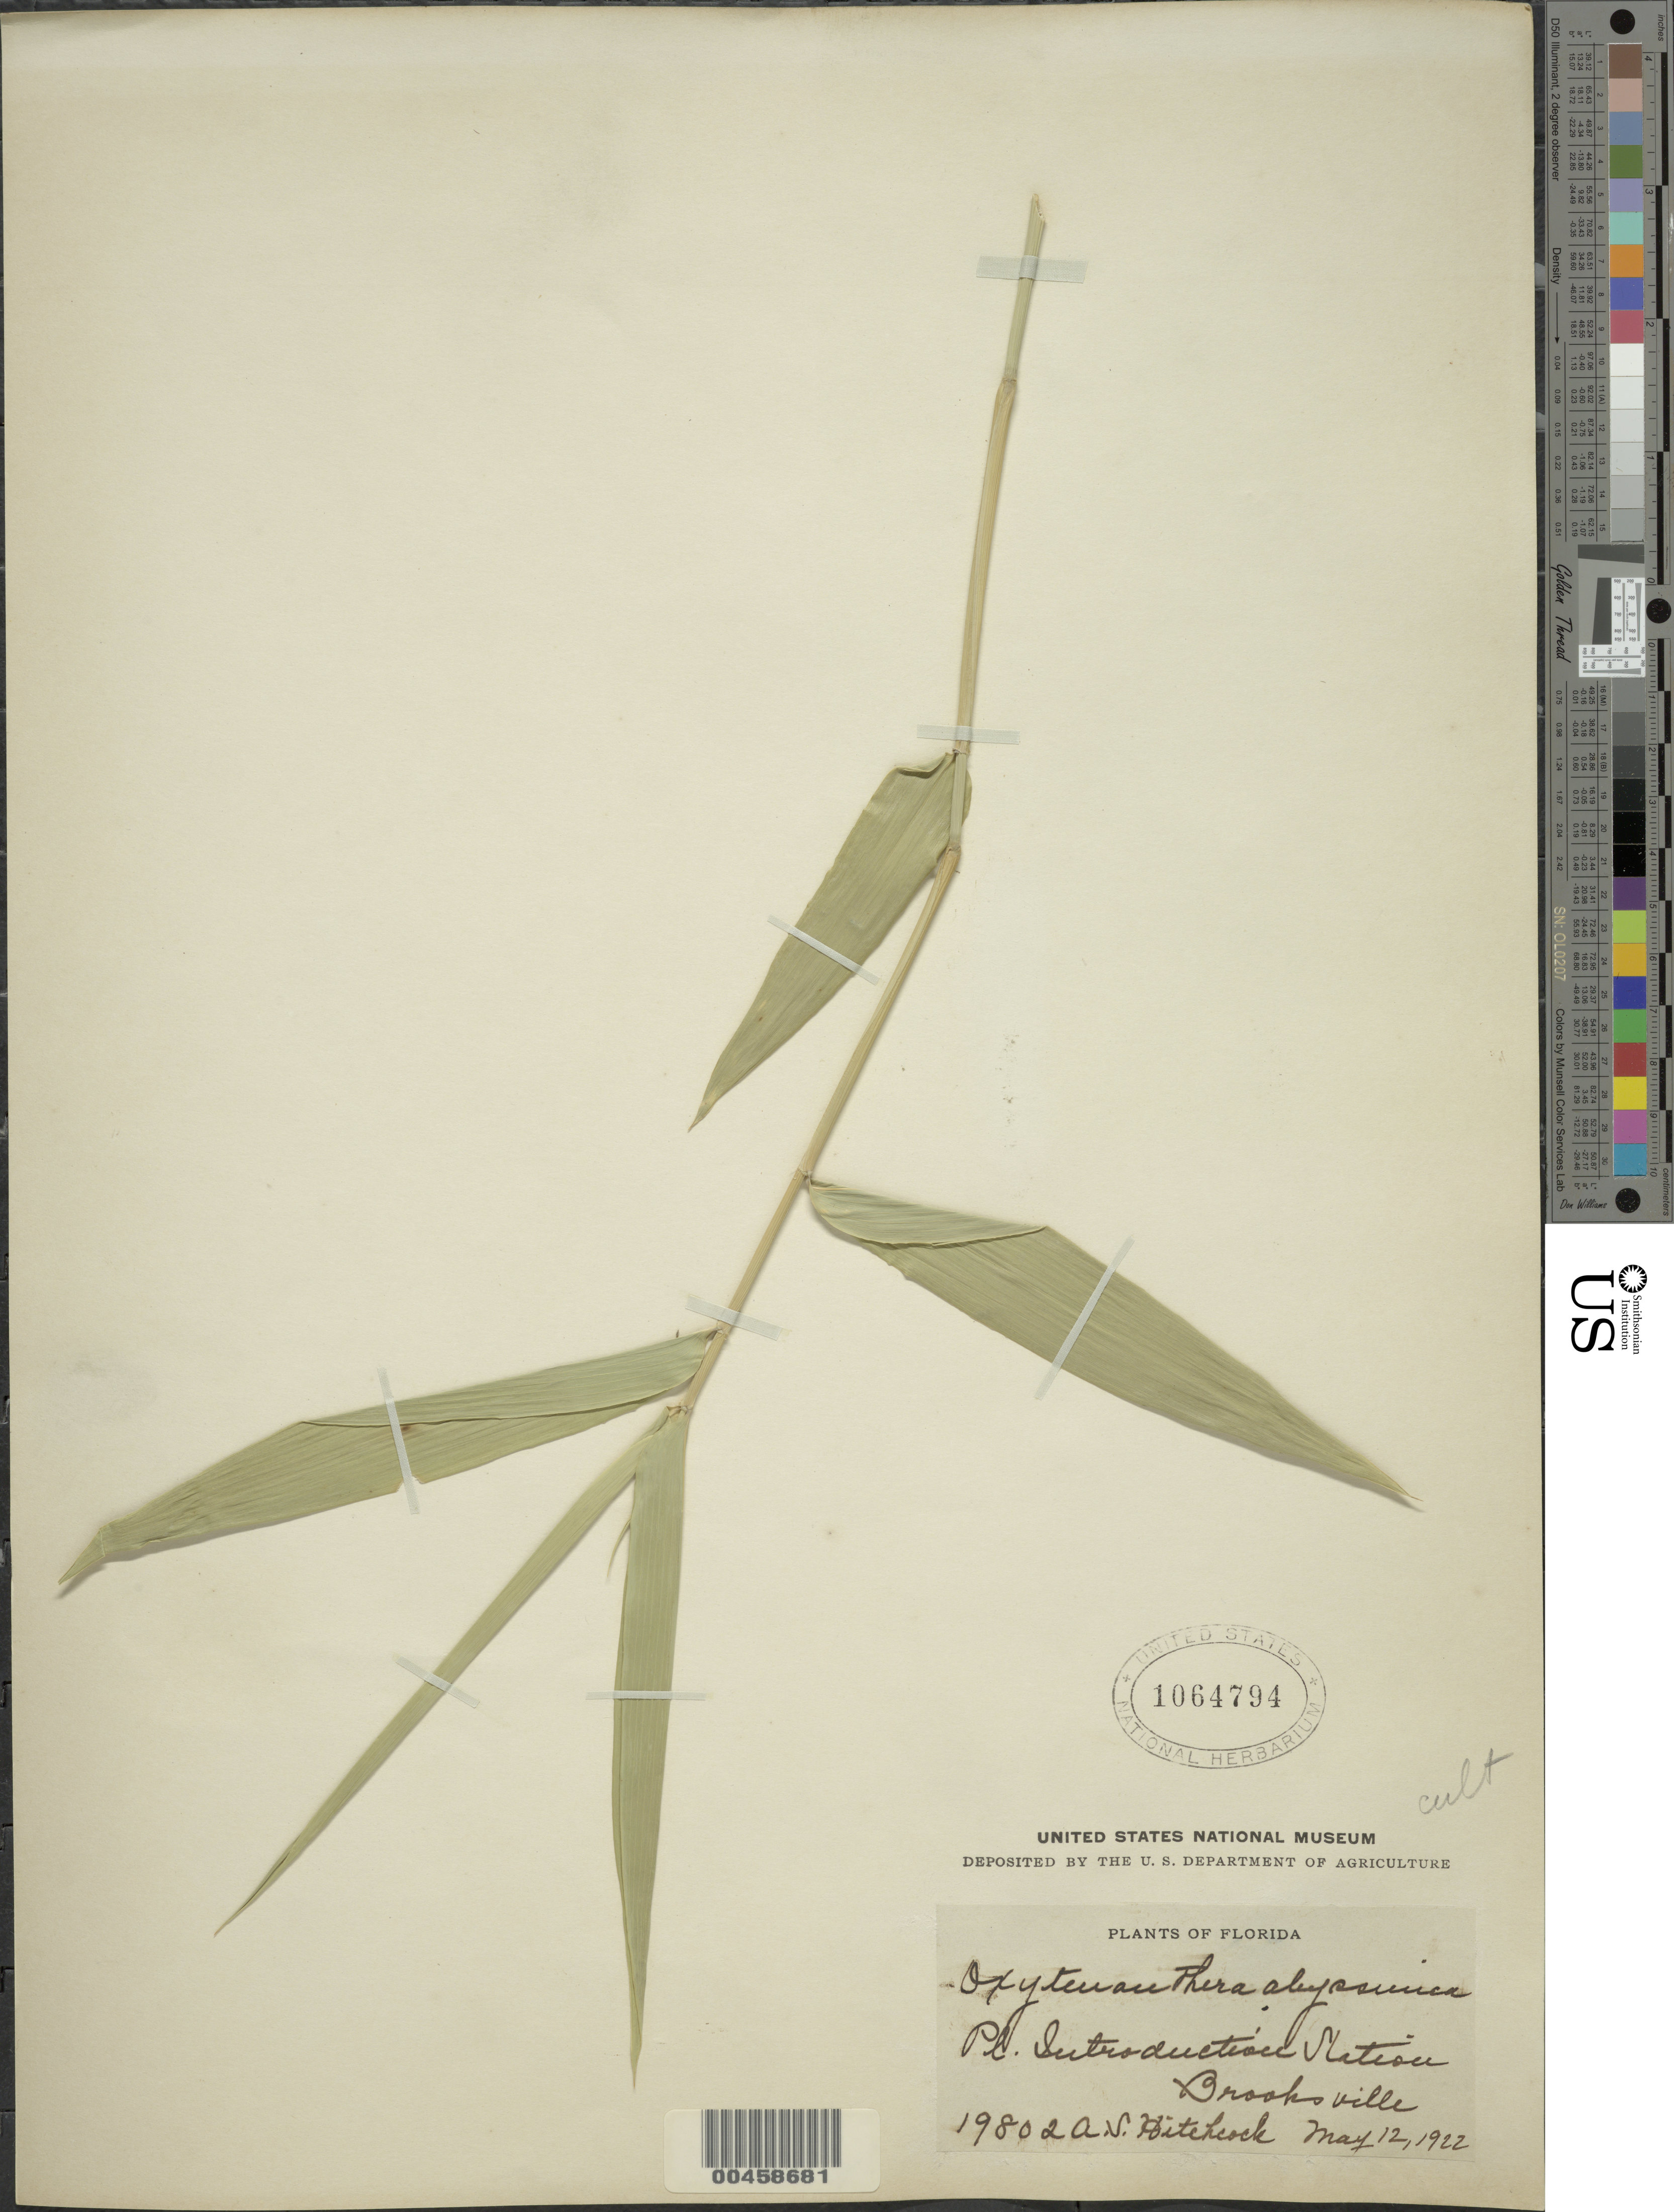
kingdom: Plantae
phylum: Tracheophyta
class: Liliopsida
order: Poales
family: Poaceae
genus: Oxytenanthera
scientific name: Oxytenanthera abyssinica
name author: (A. Rich.) Munro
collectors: J. N. Rose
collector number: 19802 Hitchc.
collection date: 1969-09-27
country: United States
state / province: Florida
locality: Coconut Grove, former home of David Fairchild, the Kampong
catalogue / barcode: US 1064794